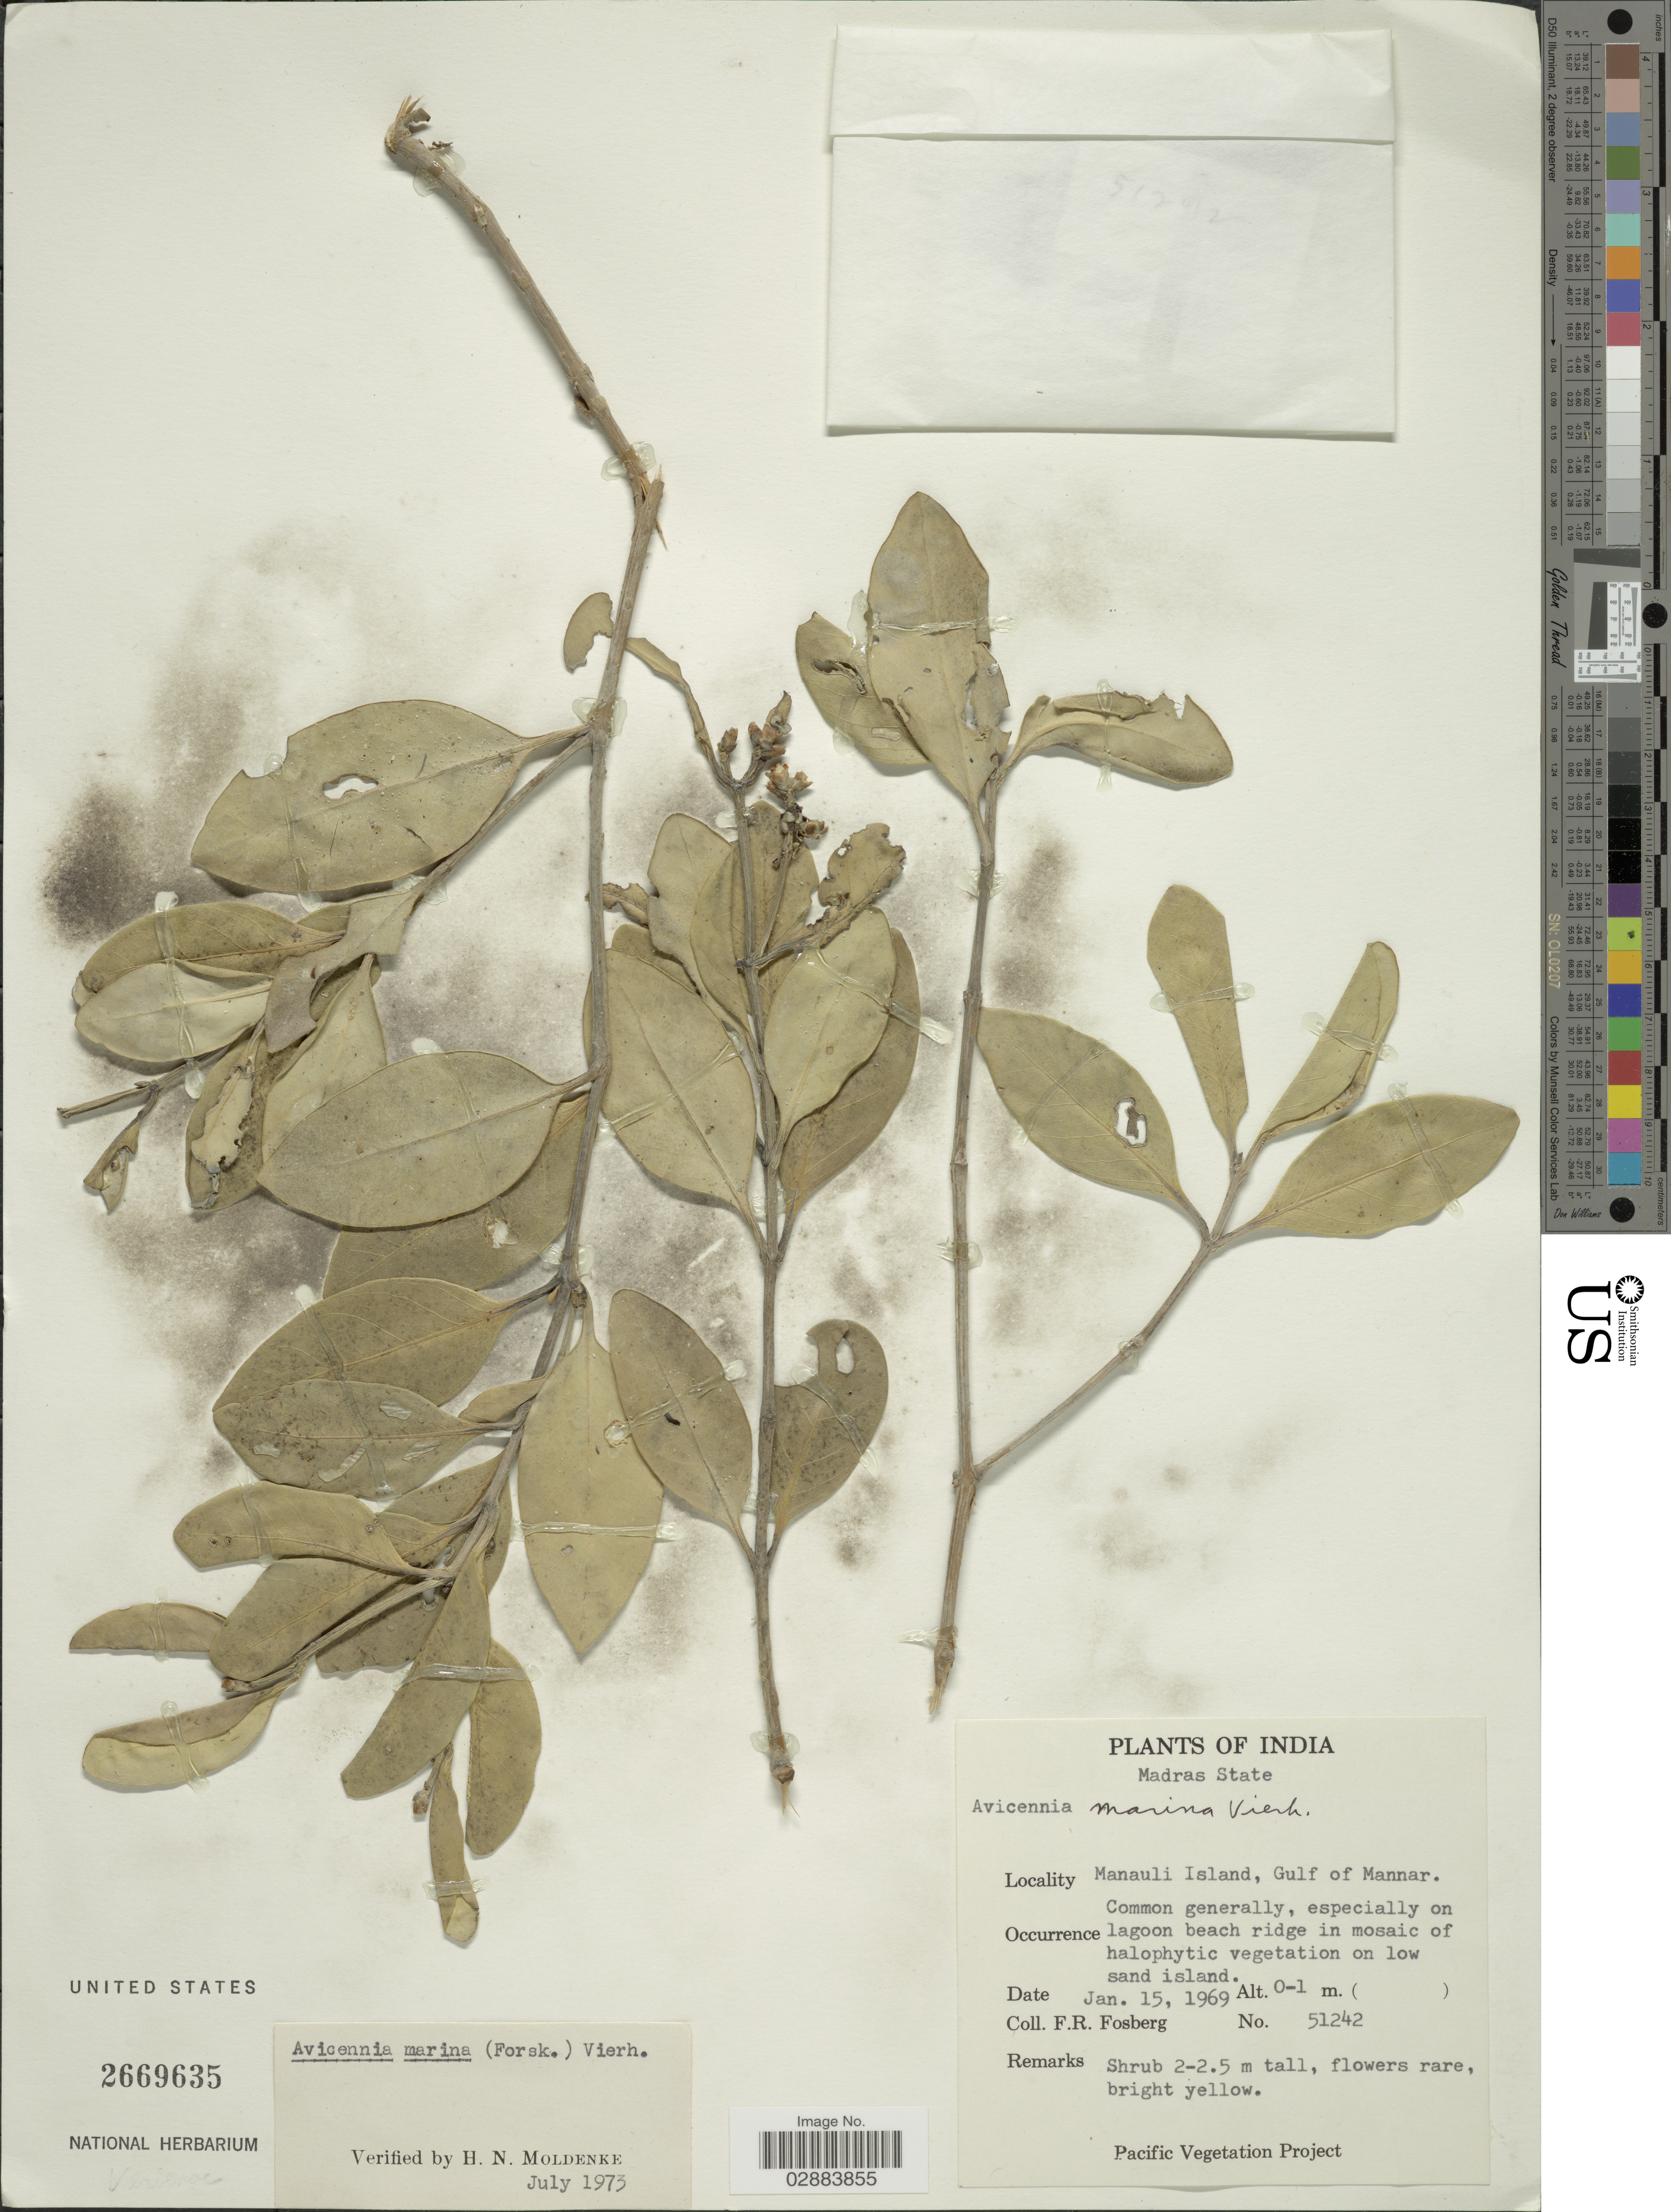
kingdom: Plantae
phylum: Tracheophyta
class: Magnoliopsida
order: Lamiales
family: Acanthaceae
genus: Avicennia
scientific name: Avicennia marina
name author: (Forssk.) Vierh.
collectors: F. R. Fosberg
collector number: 51242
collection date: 1969-01-15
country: India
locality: Madras State. Manauli Island, Gulf of Mannar.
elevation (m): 0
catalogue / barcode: US 2669635